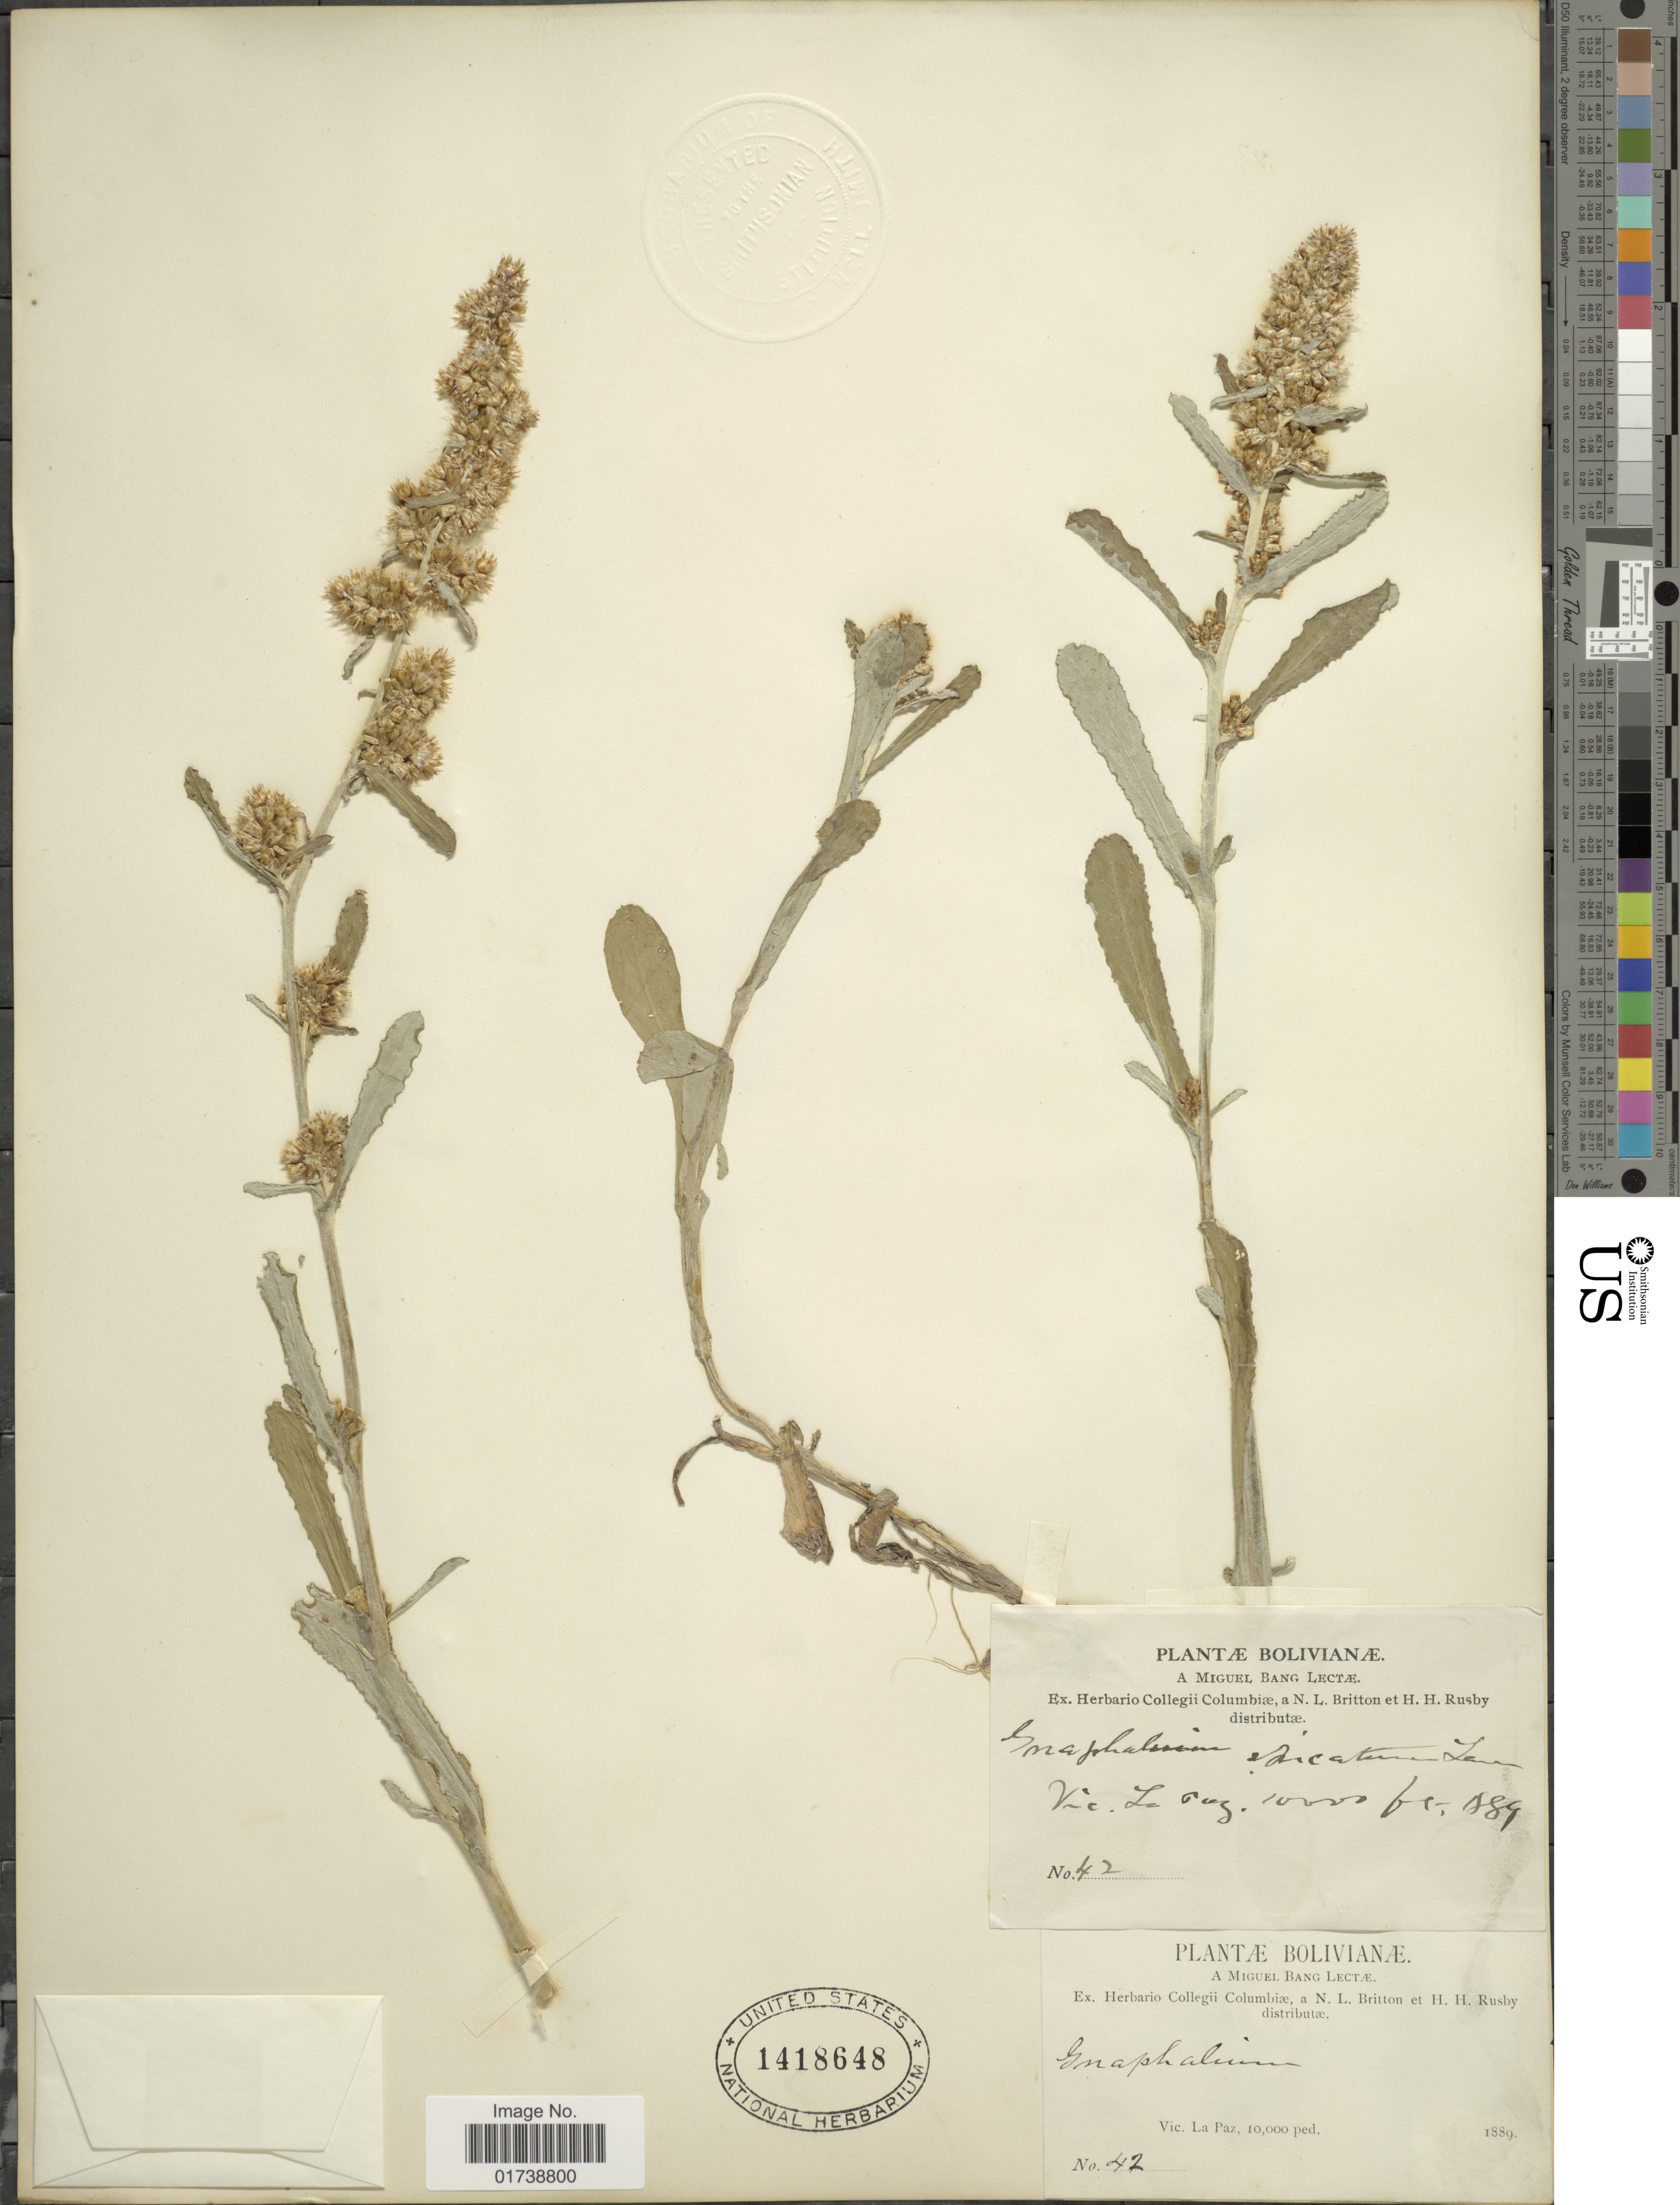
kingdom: Plantae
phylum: Tracheophyta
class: Magnoliopsida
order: Asterales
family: Asteraceae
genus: Gamochaeta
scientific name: Gamochaeta spicata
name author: (Lam.) Cabrera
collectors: M. Bang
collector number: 42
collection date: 1889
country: Bolivia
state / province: La Paz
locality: Vic. La Paz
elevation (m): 3048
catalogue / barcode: US 1418648